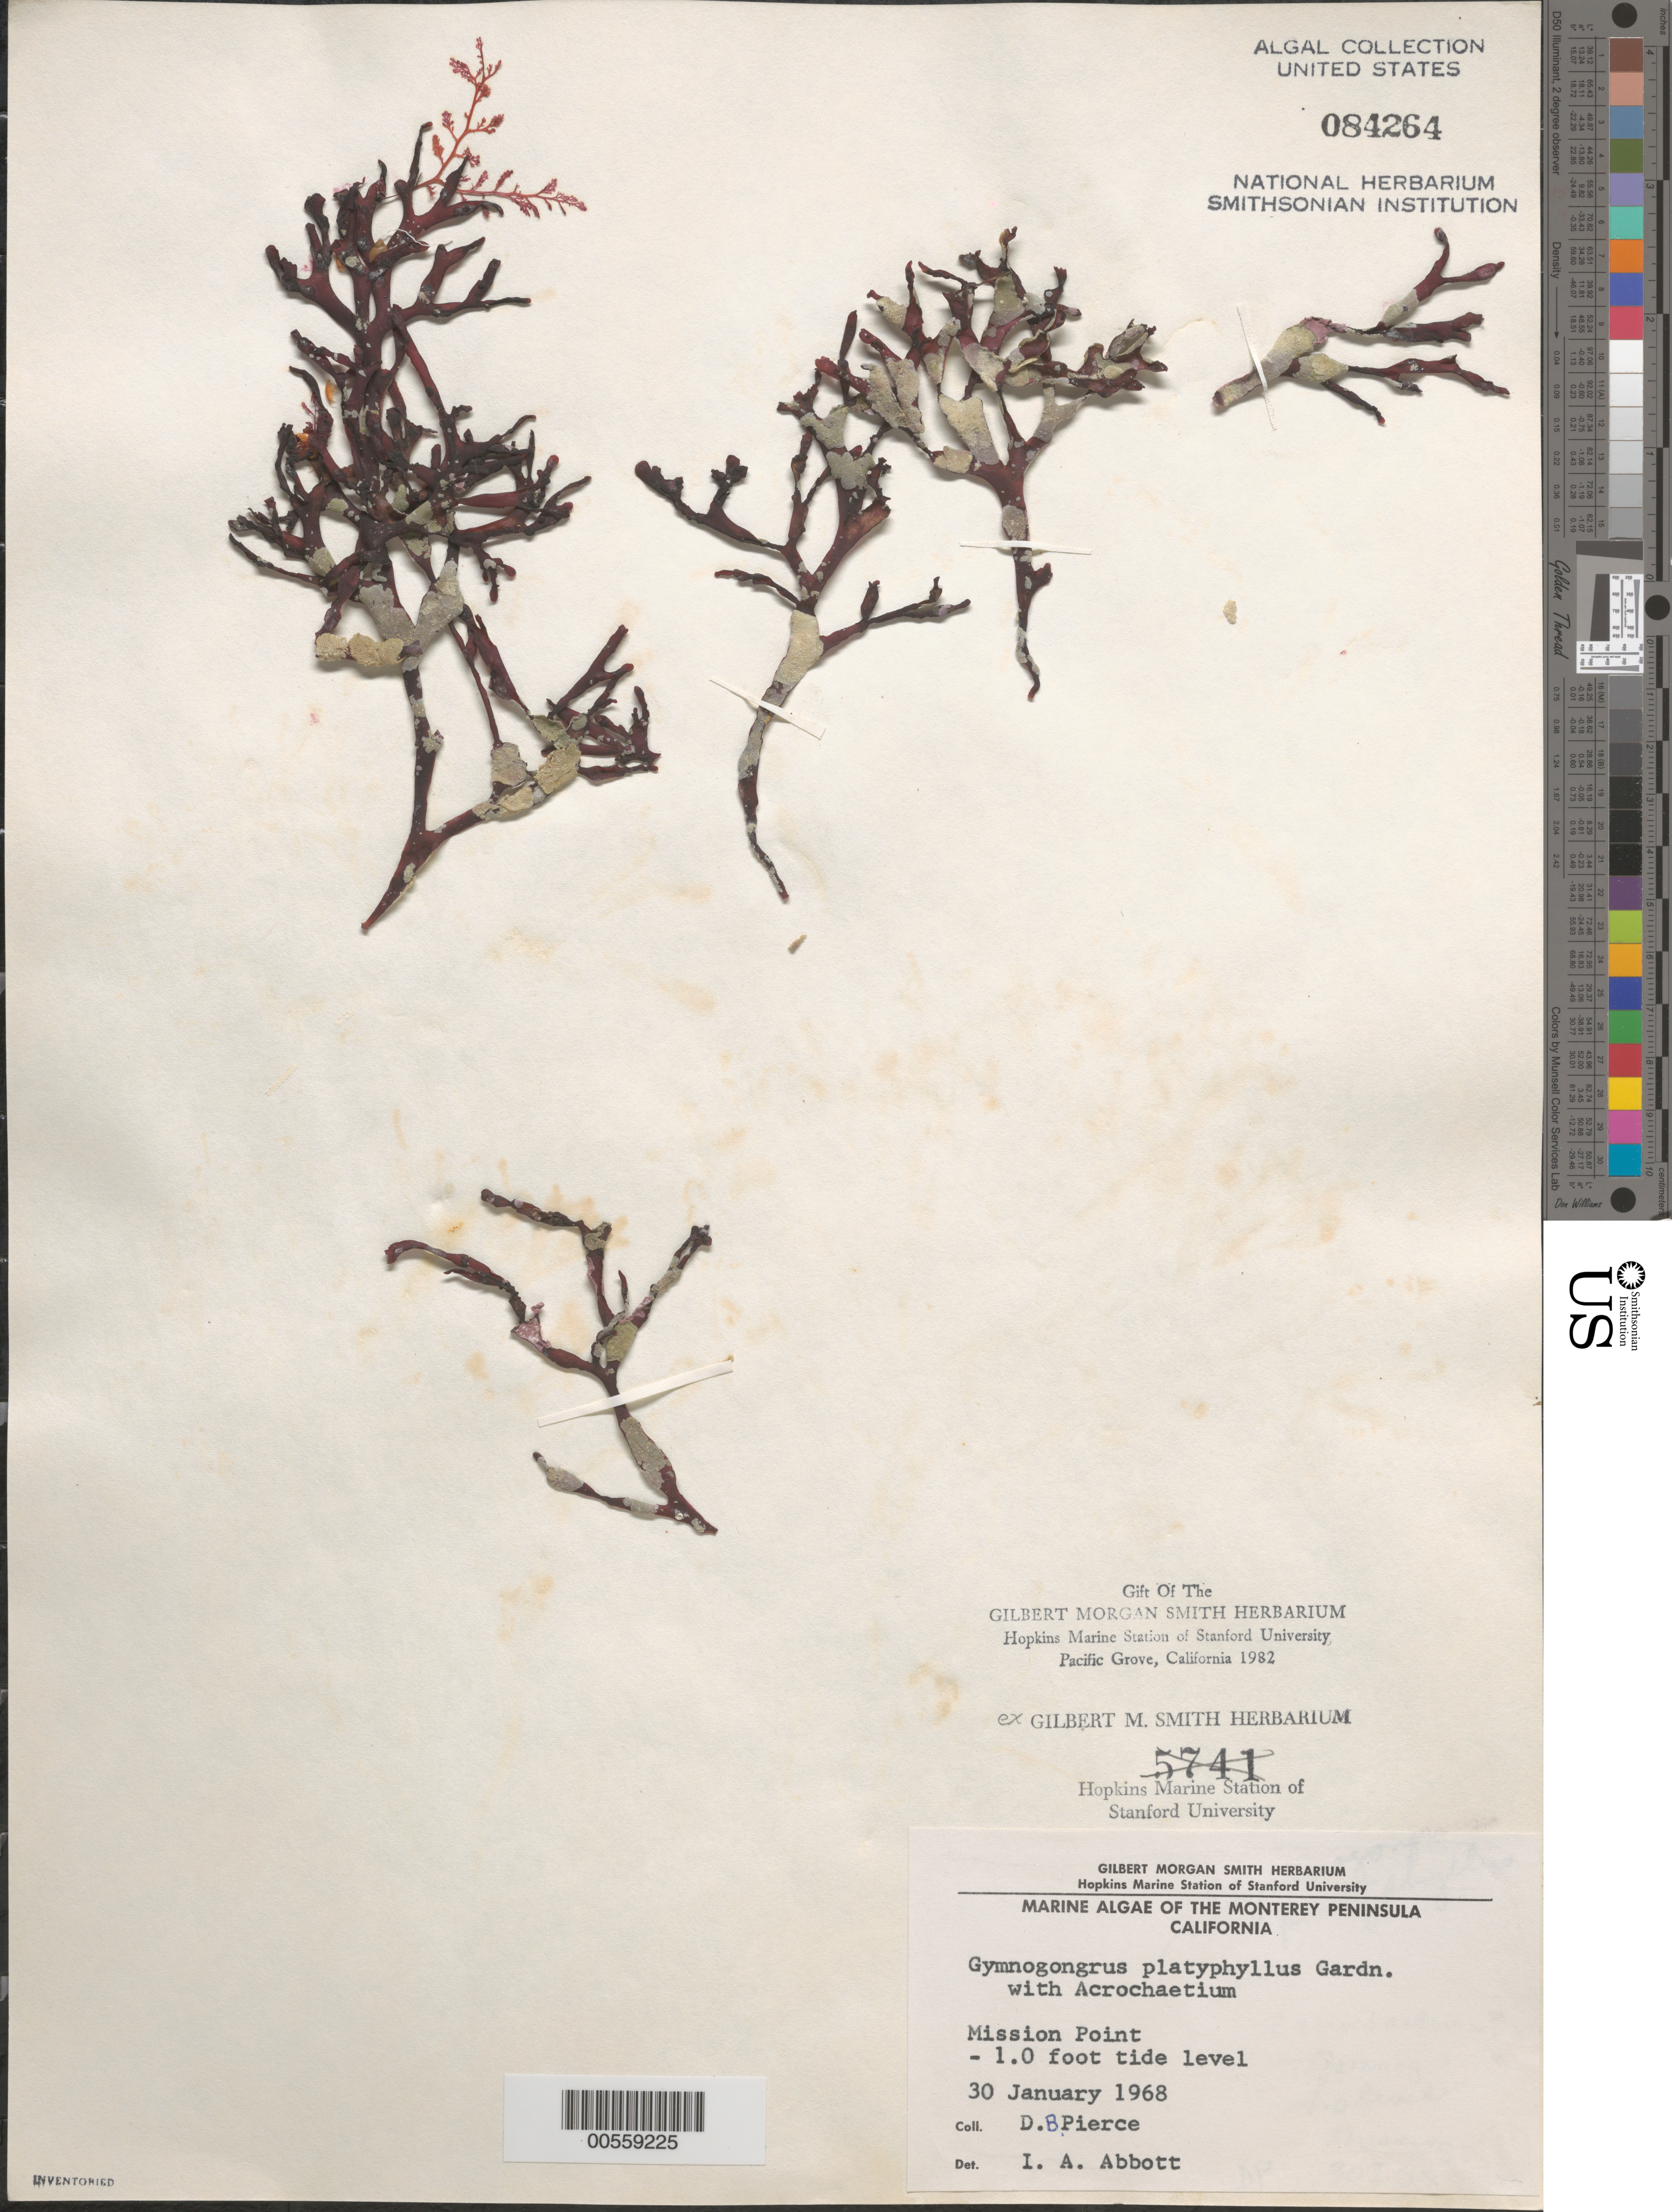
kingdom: Plantae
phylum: Rhodophyta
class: Florideophyceae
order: Gigartinales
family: Phyllophoraceae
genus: Gymnogongrus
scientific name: Gymnogongrus platyphyllus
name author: N.L. Gardner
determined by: Abbott, Isabella A.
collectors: D. Pierce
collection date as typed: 30 Jan 1968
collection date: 1968-01-30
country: United States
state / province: California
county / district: Monterey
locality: Mission Point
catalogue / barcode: US 84264